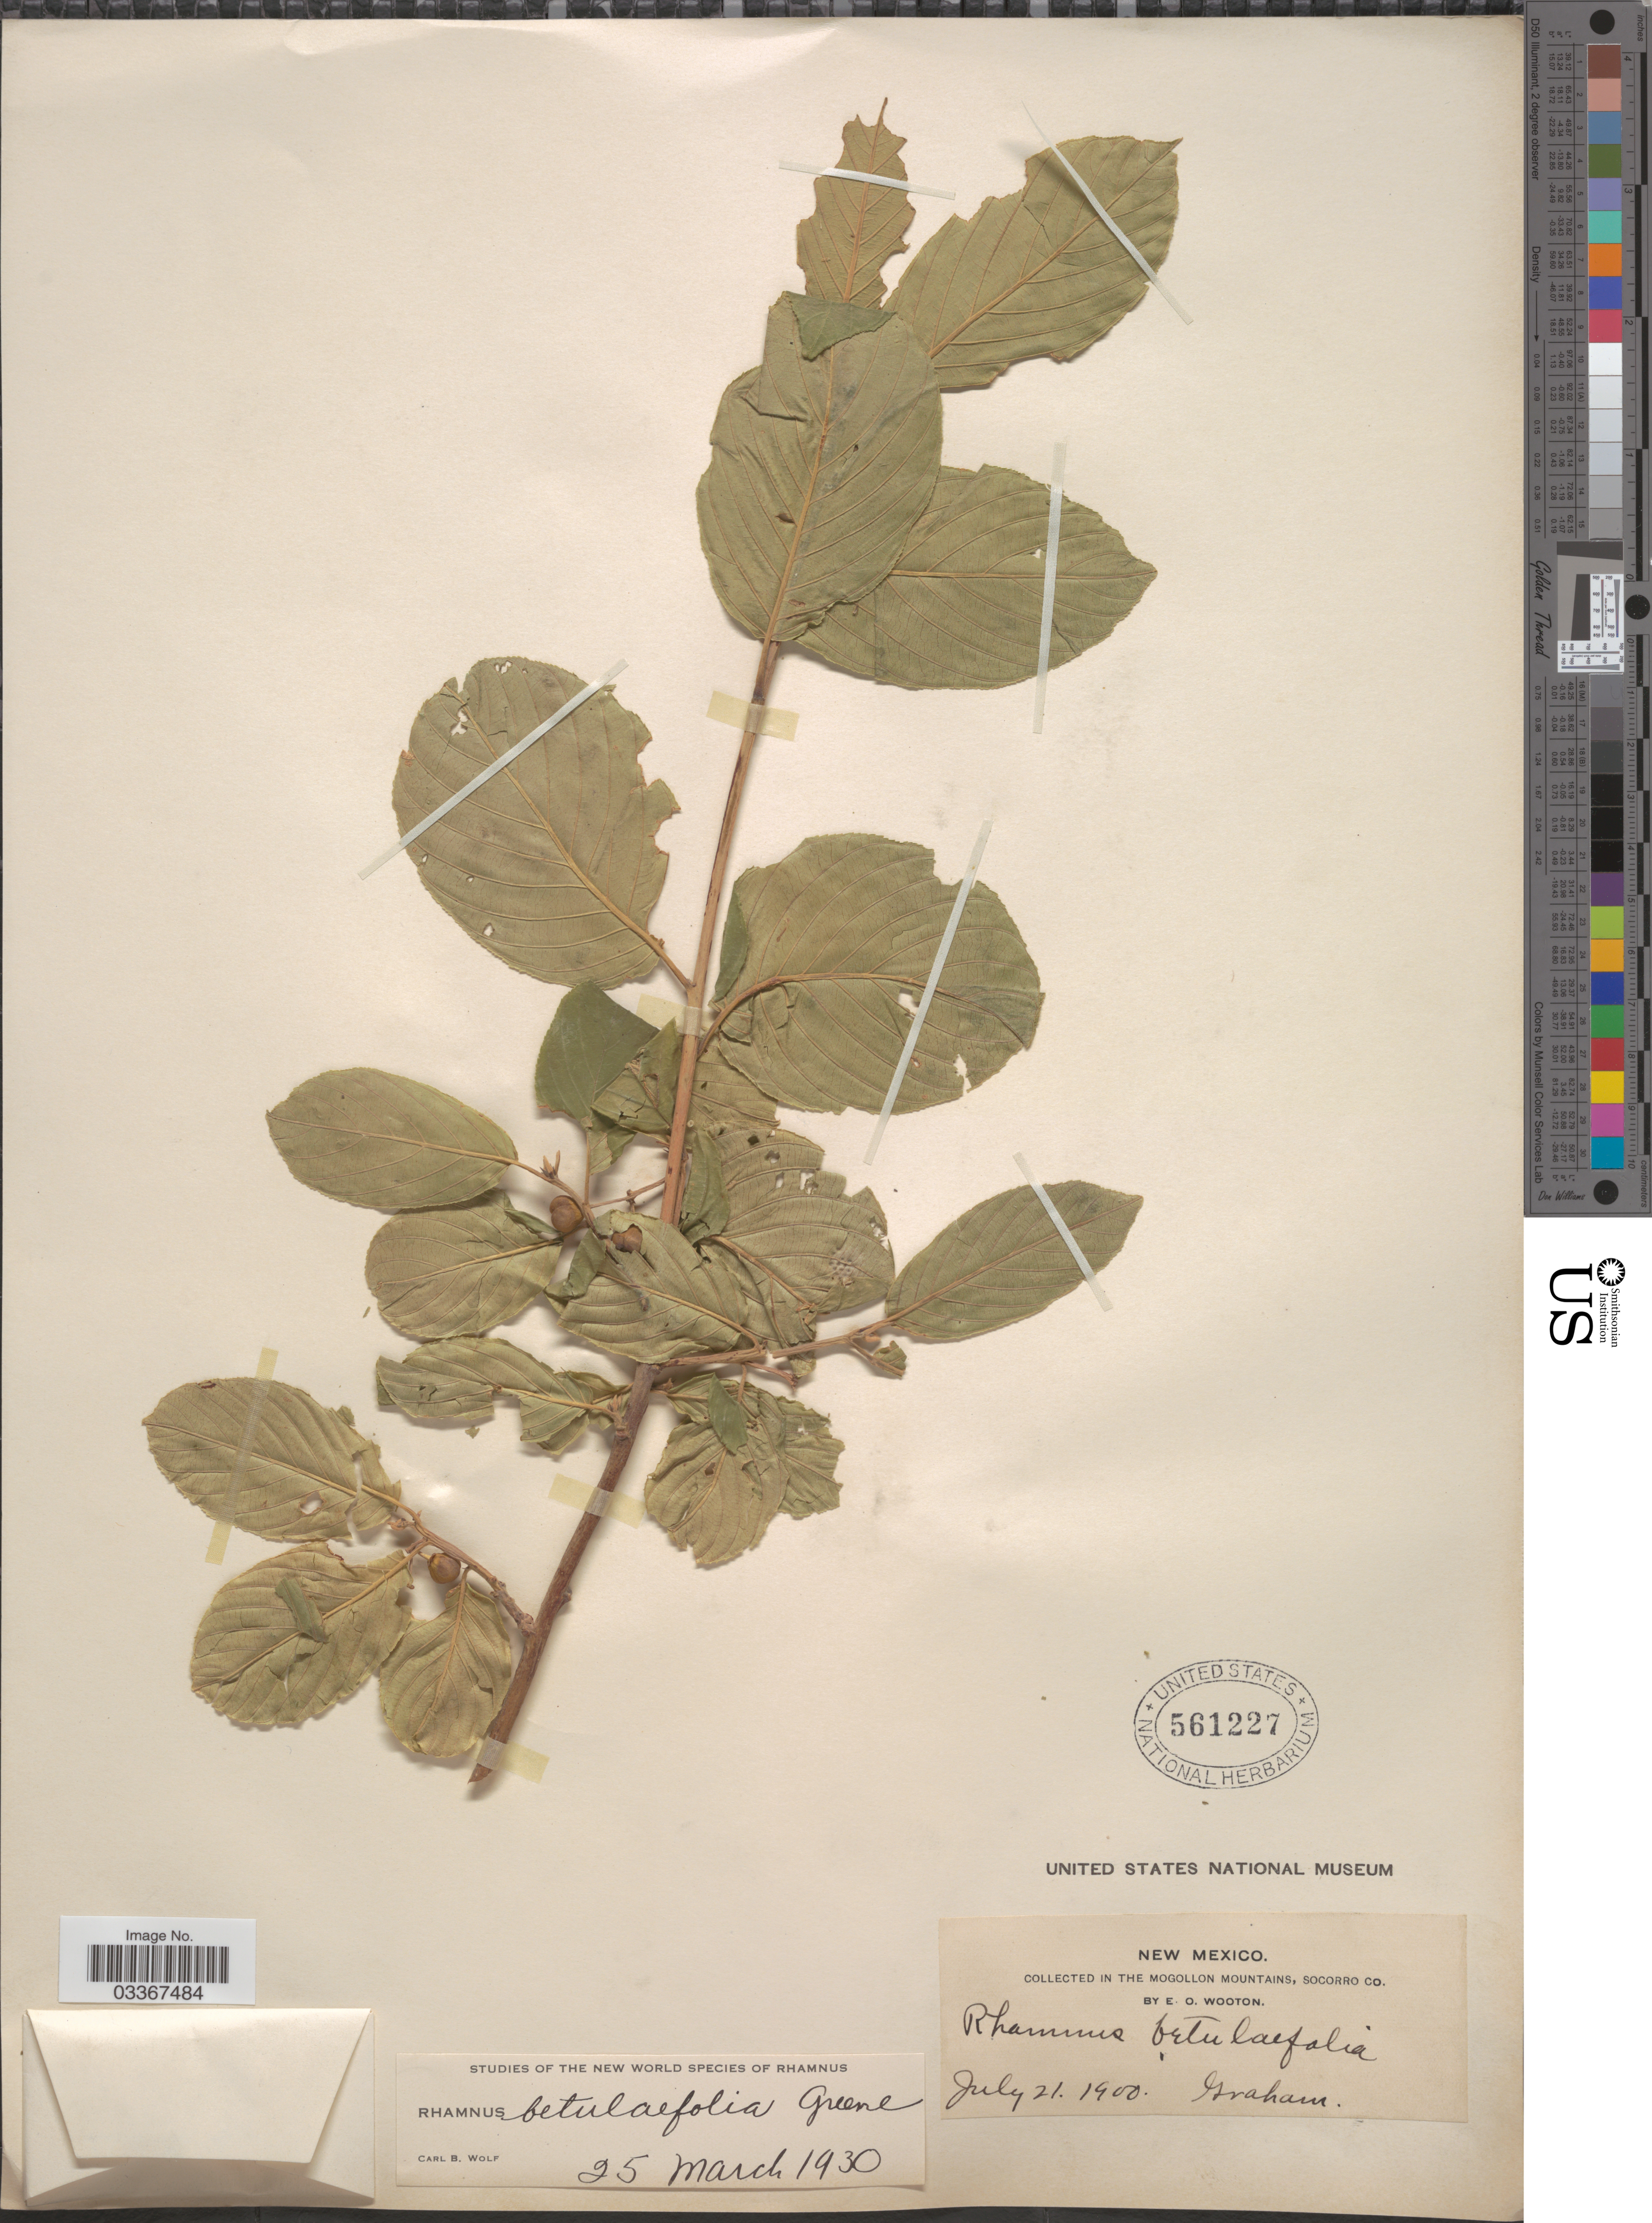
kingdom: Plantae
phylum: Tracheophyta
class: Magnoliopsida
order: Rosales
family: Rhamnaceae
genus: Frangula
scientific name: Frangula betulifolia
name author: (Greene) Grubov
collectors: E. O. Wooton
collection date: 1900-07-21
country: United States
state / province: New Mexico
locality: In the Mogollon Mountains, Socorro Co. Graham.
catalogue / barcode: US 561227